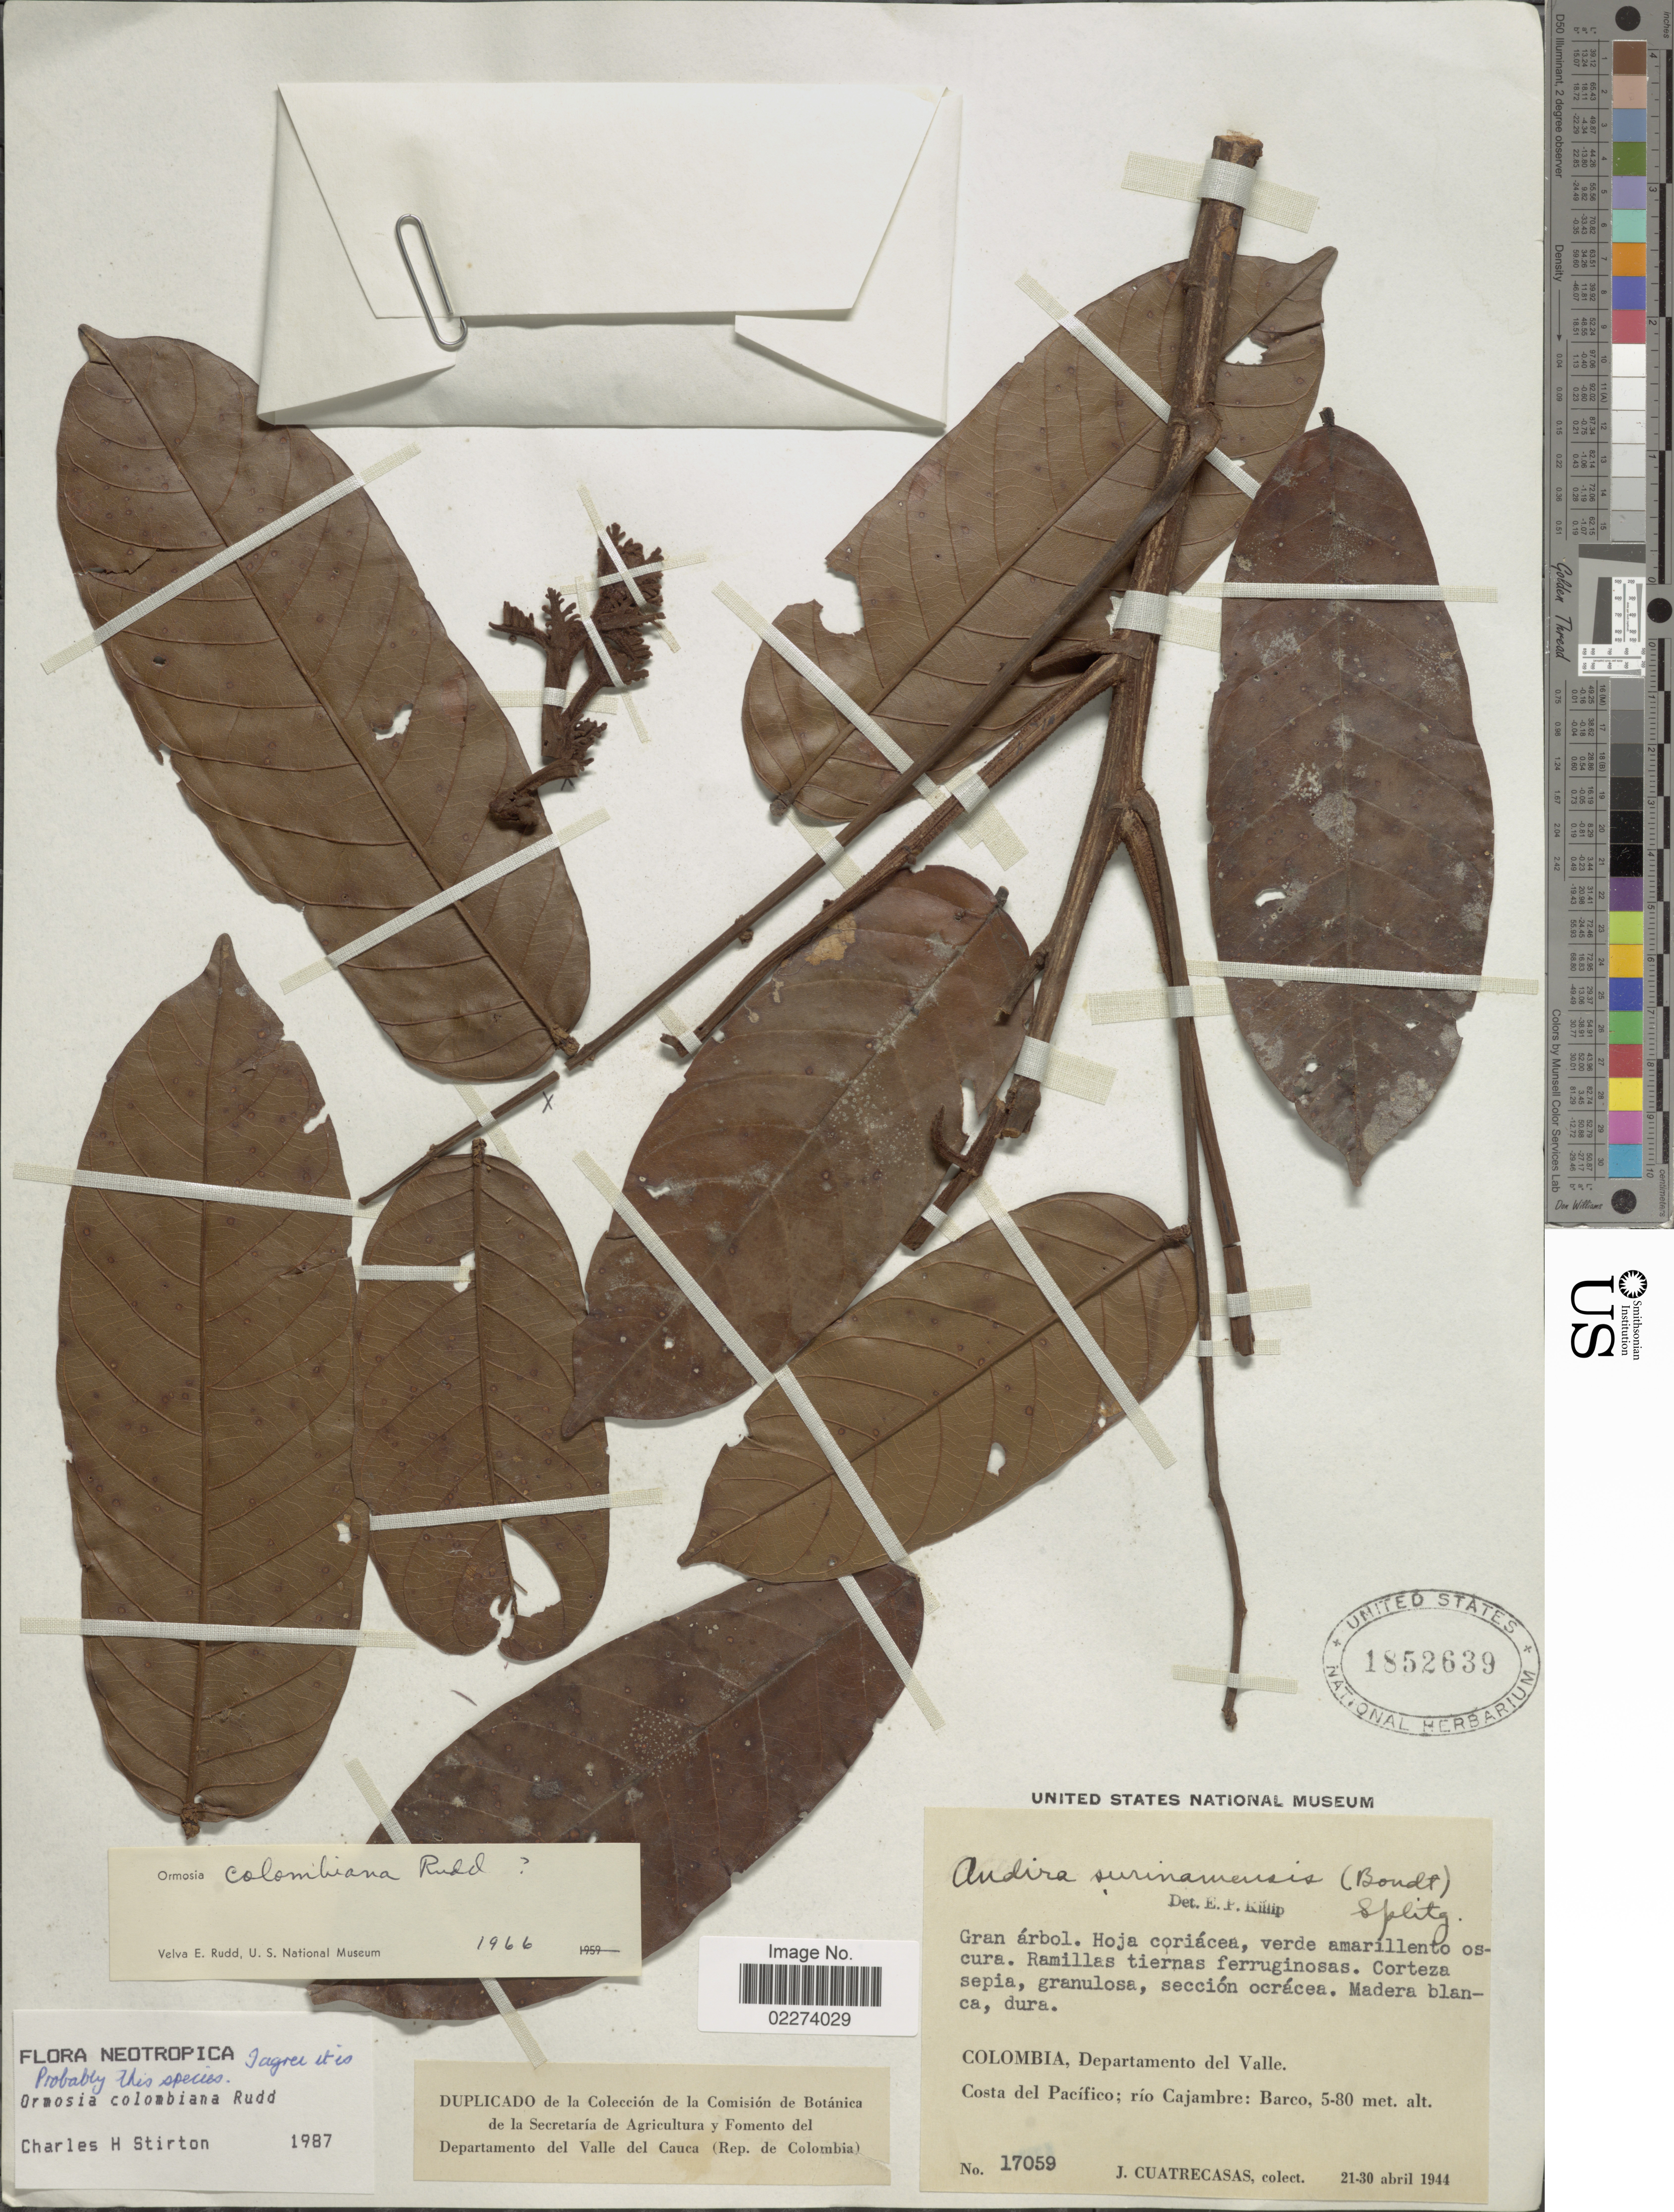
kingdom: Plantae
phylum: Tracheophyta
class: Magnoliopsida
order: Fabales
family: Fabaceae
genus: Ormosia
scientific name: Ormosia colombiana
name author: Rudd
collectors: J. Cuatrecasas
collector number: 17059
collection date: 1944-04-21/1944-04-30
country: Colombia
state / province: Valle del Cauca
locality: Colombia, Departemento del Valle, Costa del Pacifico, rio Cajambre, Barco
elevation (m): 5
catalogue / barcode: US 1852639